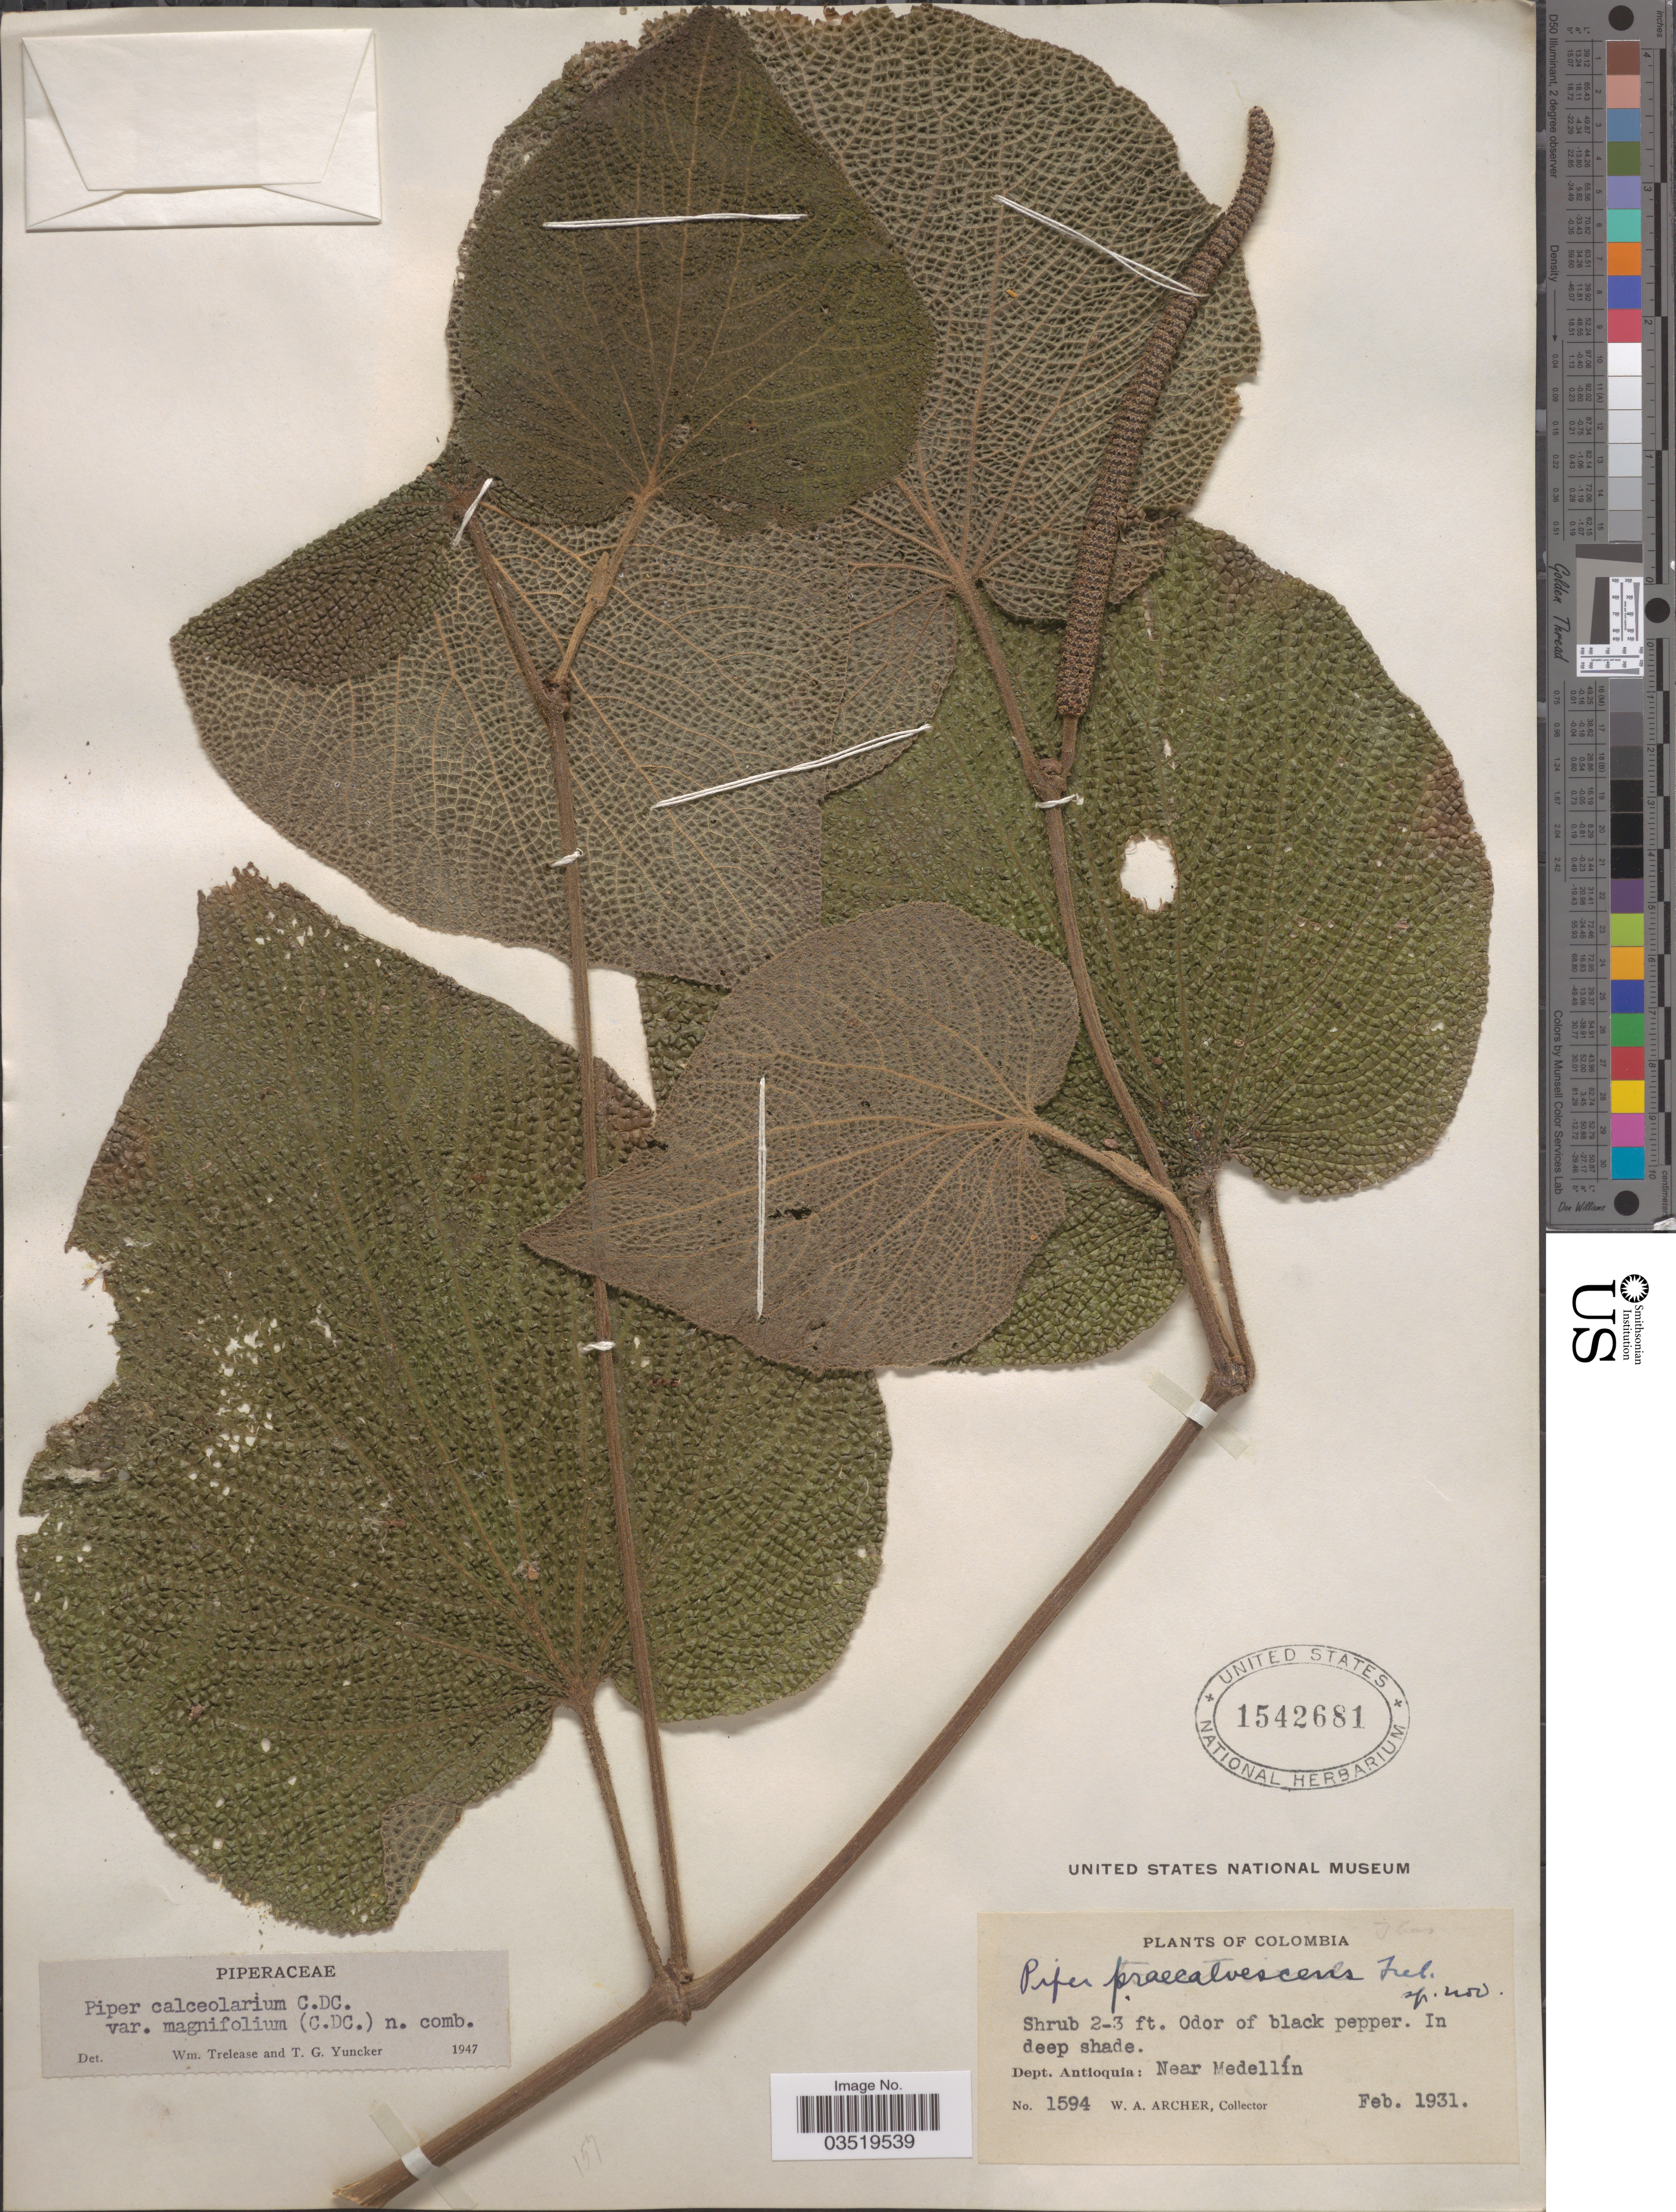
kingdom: Plantae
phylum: Tracheophyta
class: Magnoliopsida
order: Piperales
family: Piperaceae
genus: Piper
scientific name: Piper calceolarium var. magnifolium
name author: (C. DC.) Trel. & Yunck.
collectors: W. Archer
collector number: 1594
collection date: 1931-02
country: Colombia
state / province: Antioquia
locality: Dept. Antioquia: Near Medellín.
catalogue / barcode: US 1542681